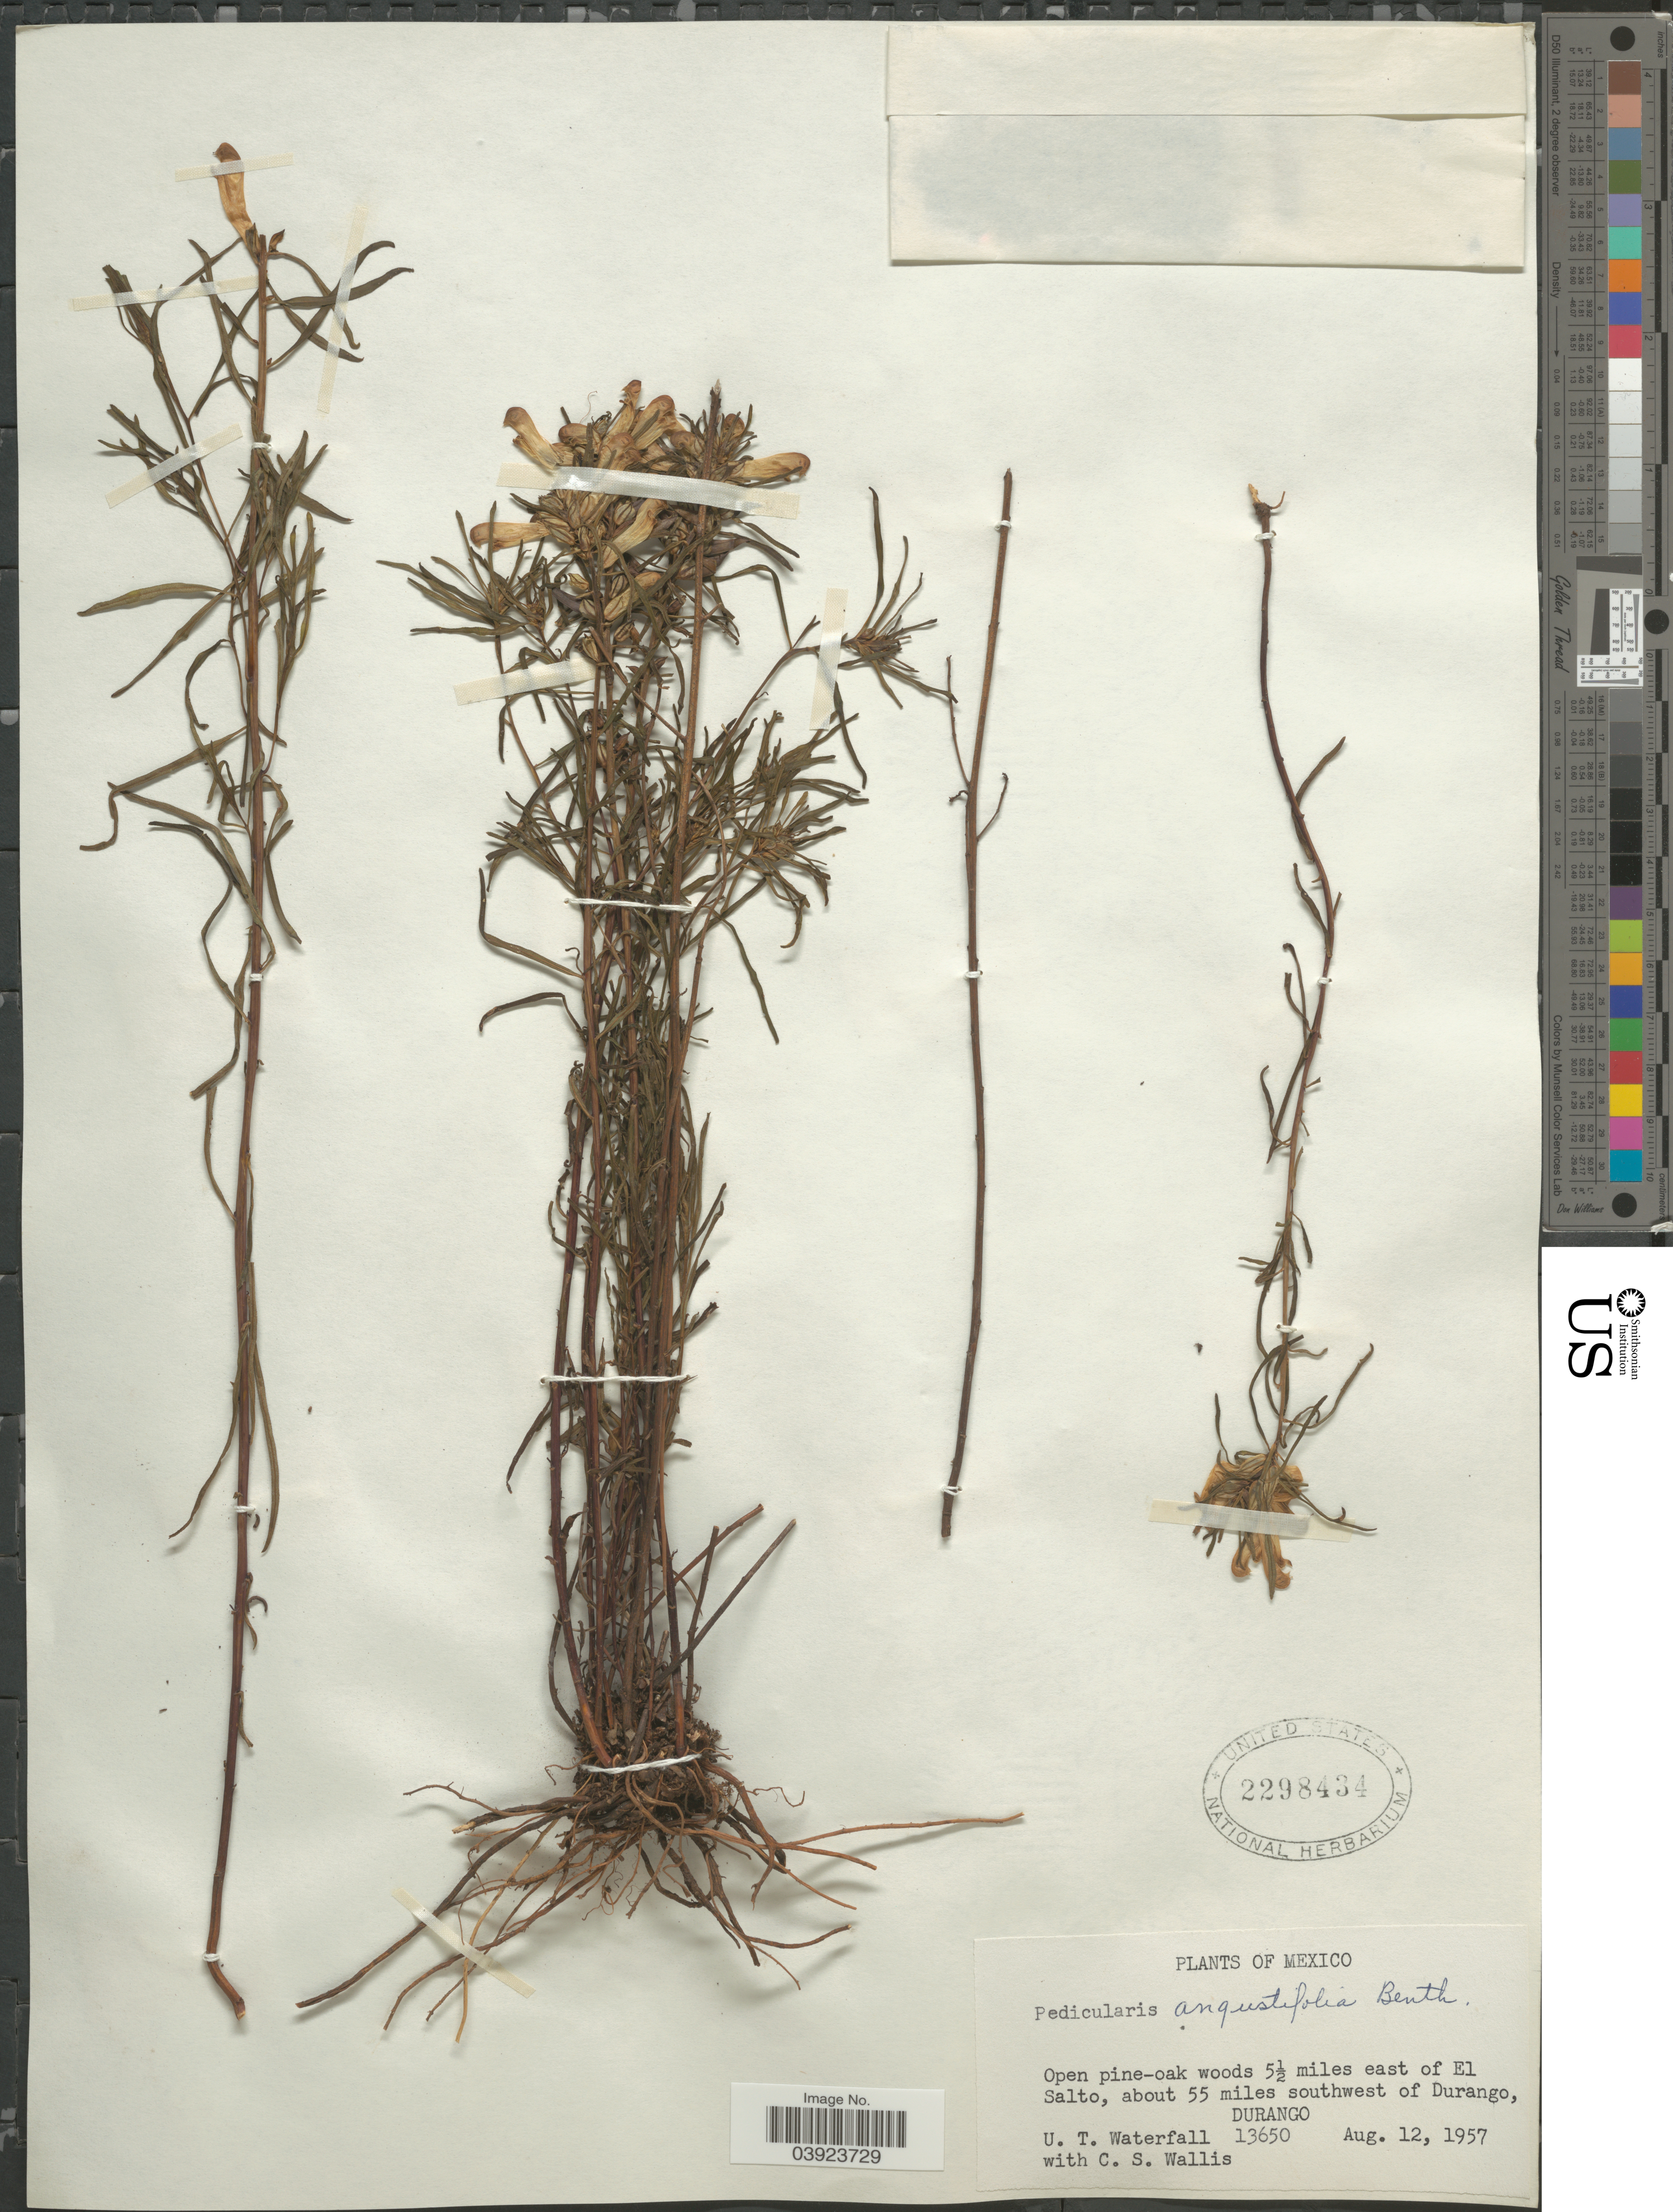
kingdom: Plantae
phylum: Tracheophyta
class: Magnoliopsida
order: Lamiales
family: Orobanchaceae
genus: Pedicularis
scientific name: Pedicularis angustifolia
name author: Benth.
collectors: U. T. Waterfall & C. S. Wallis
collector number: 13650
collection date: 1957-08-12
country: Mexico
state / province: Durango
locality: Open pine-oak woods 5½ miles east of El Salto, about 55 miles southwest of Durango.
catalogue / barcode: US 2298434